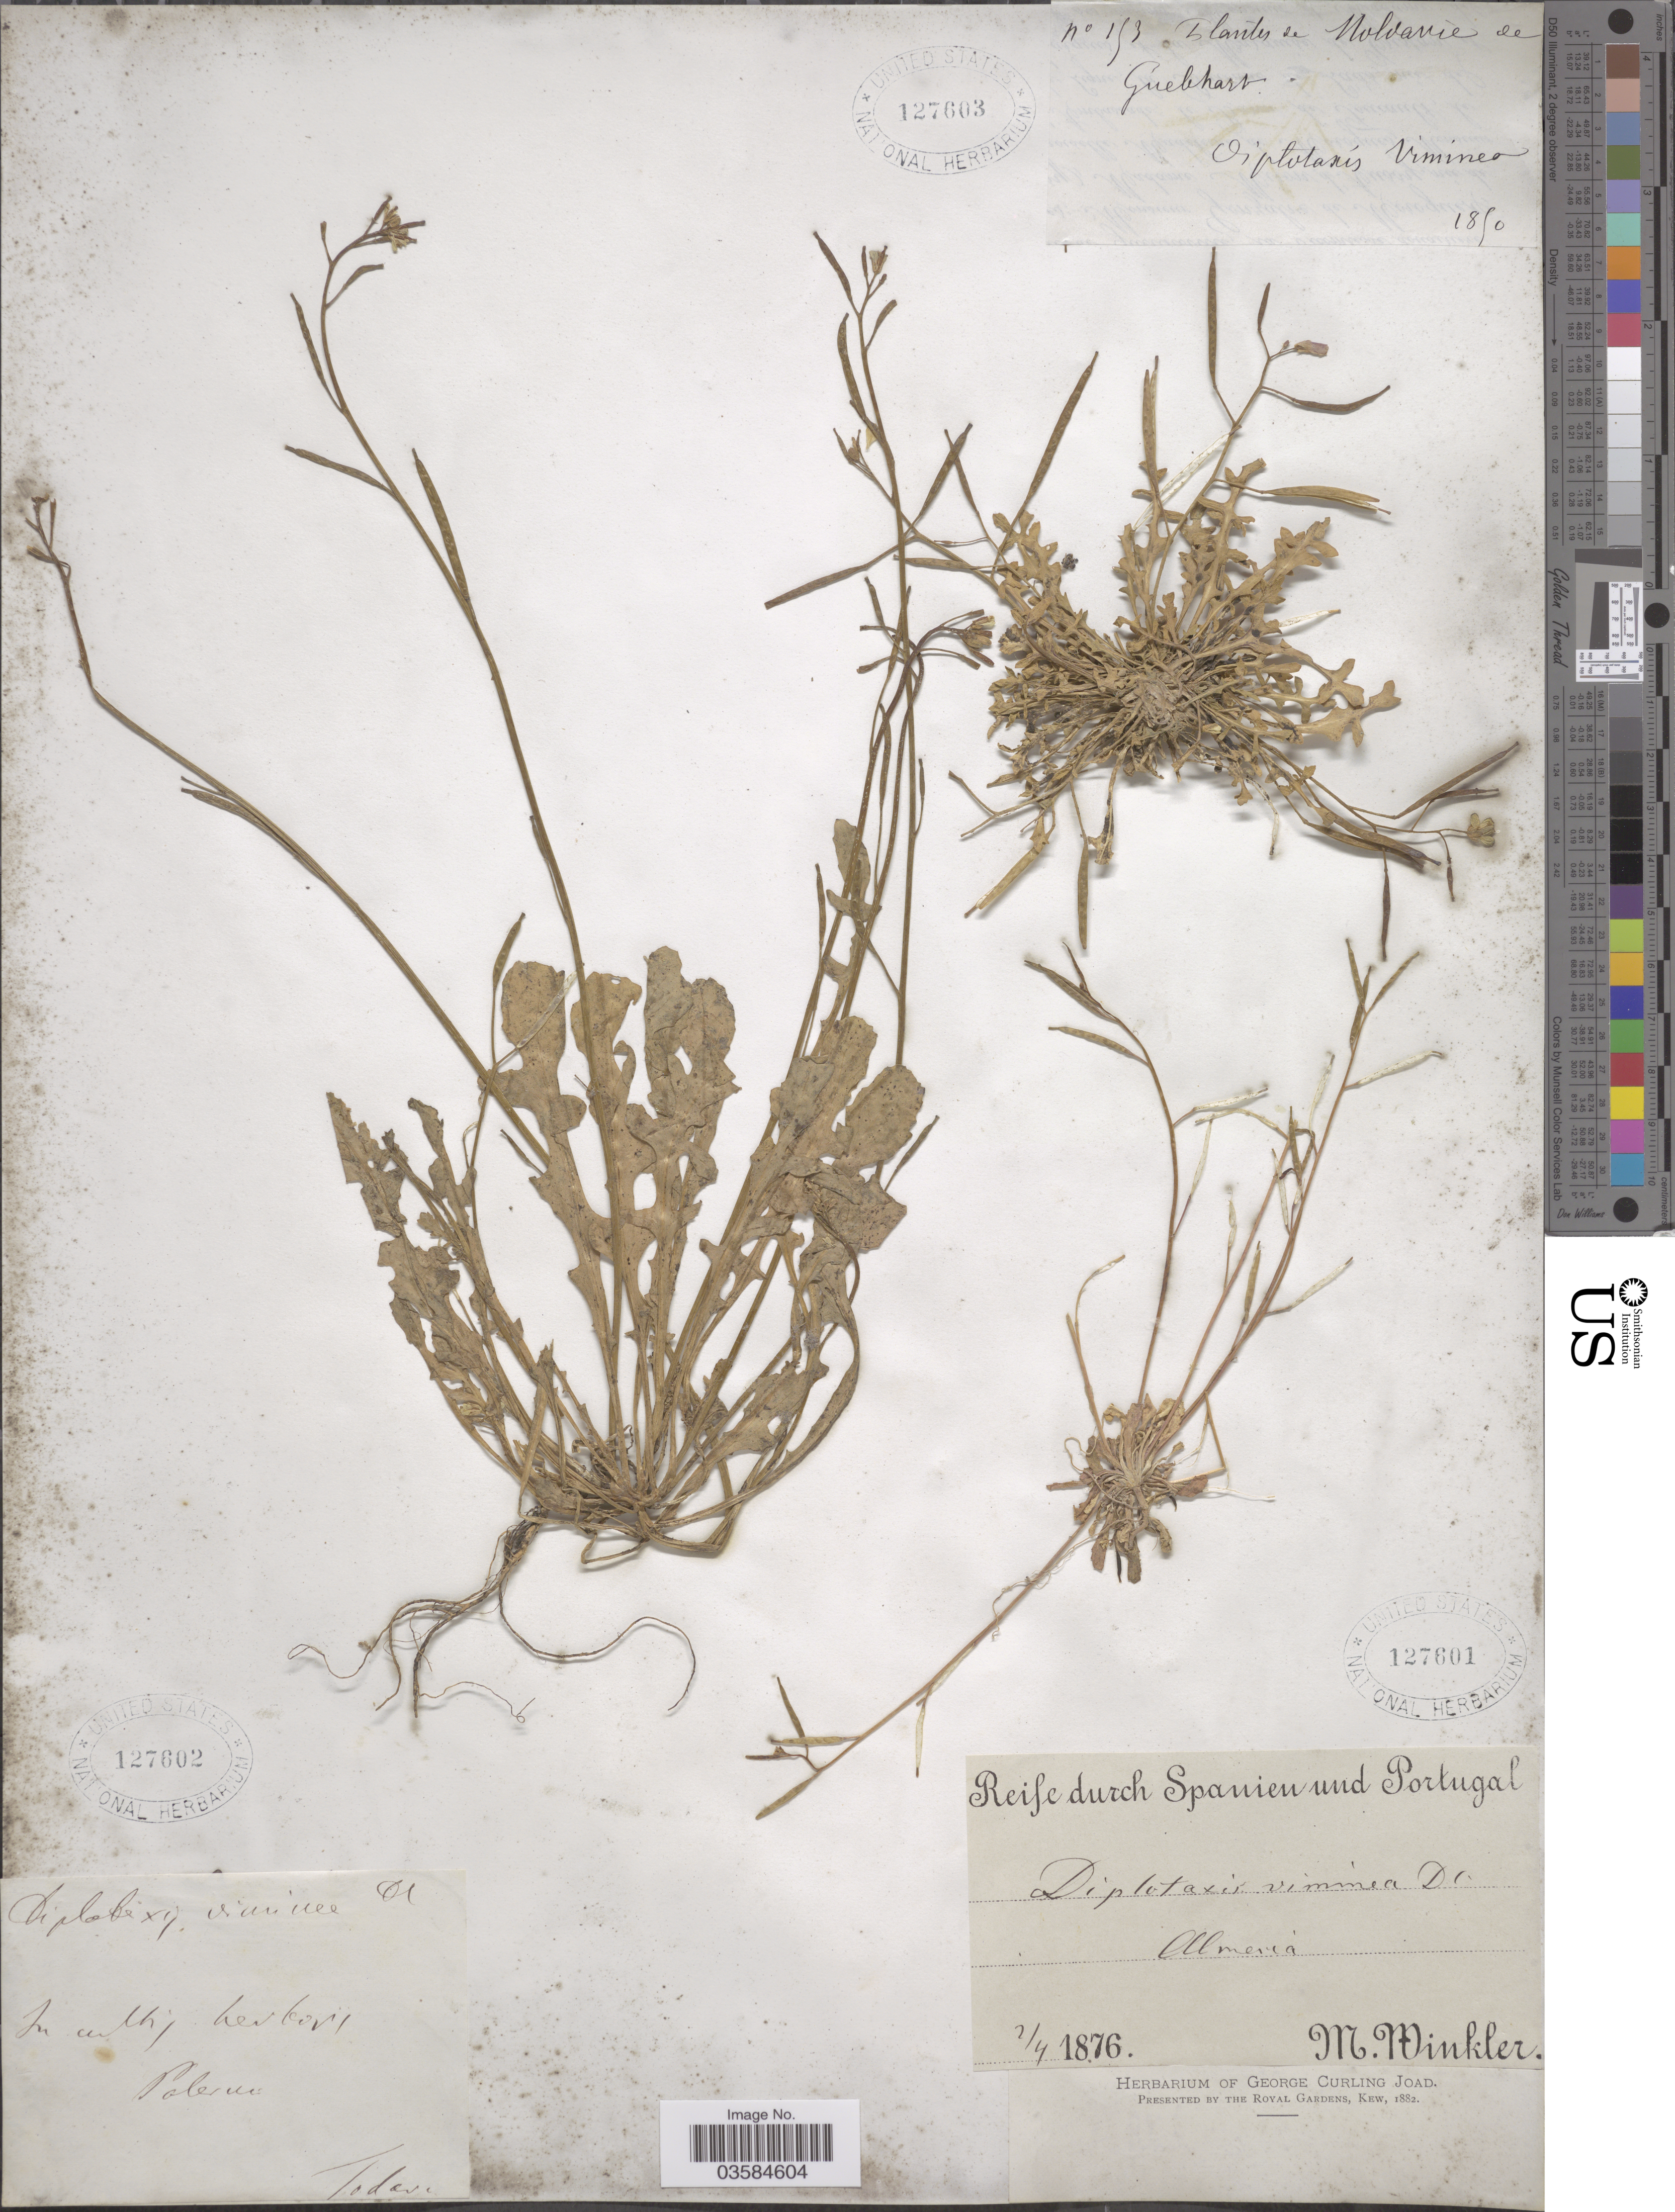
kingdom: Plantae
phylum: Tracheophyta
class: Magnoliopsida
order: Brassicales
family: Brassicaceae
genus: Diplotaxis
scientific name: Diplotaxis viminea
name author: (L.) DC.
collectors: Todaro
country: Italy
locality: In cultis herbori Palermo.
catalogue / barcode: US 127602-2